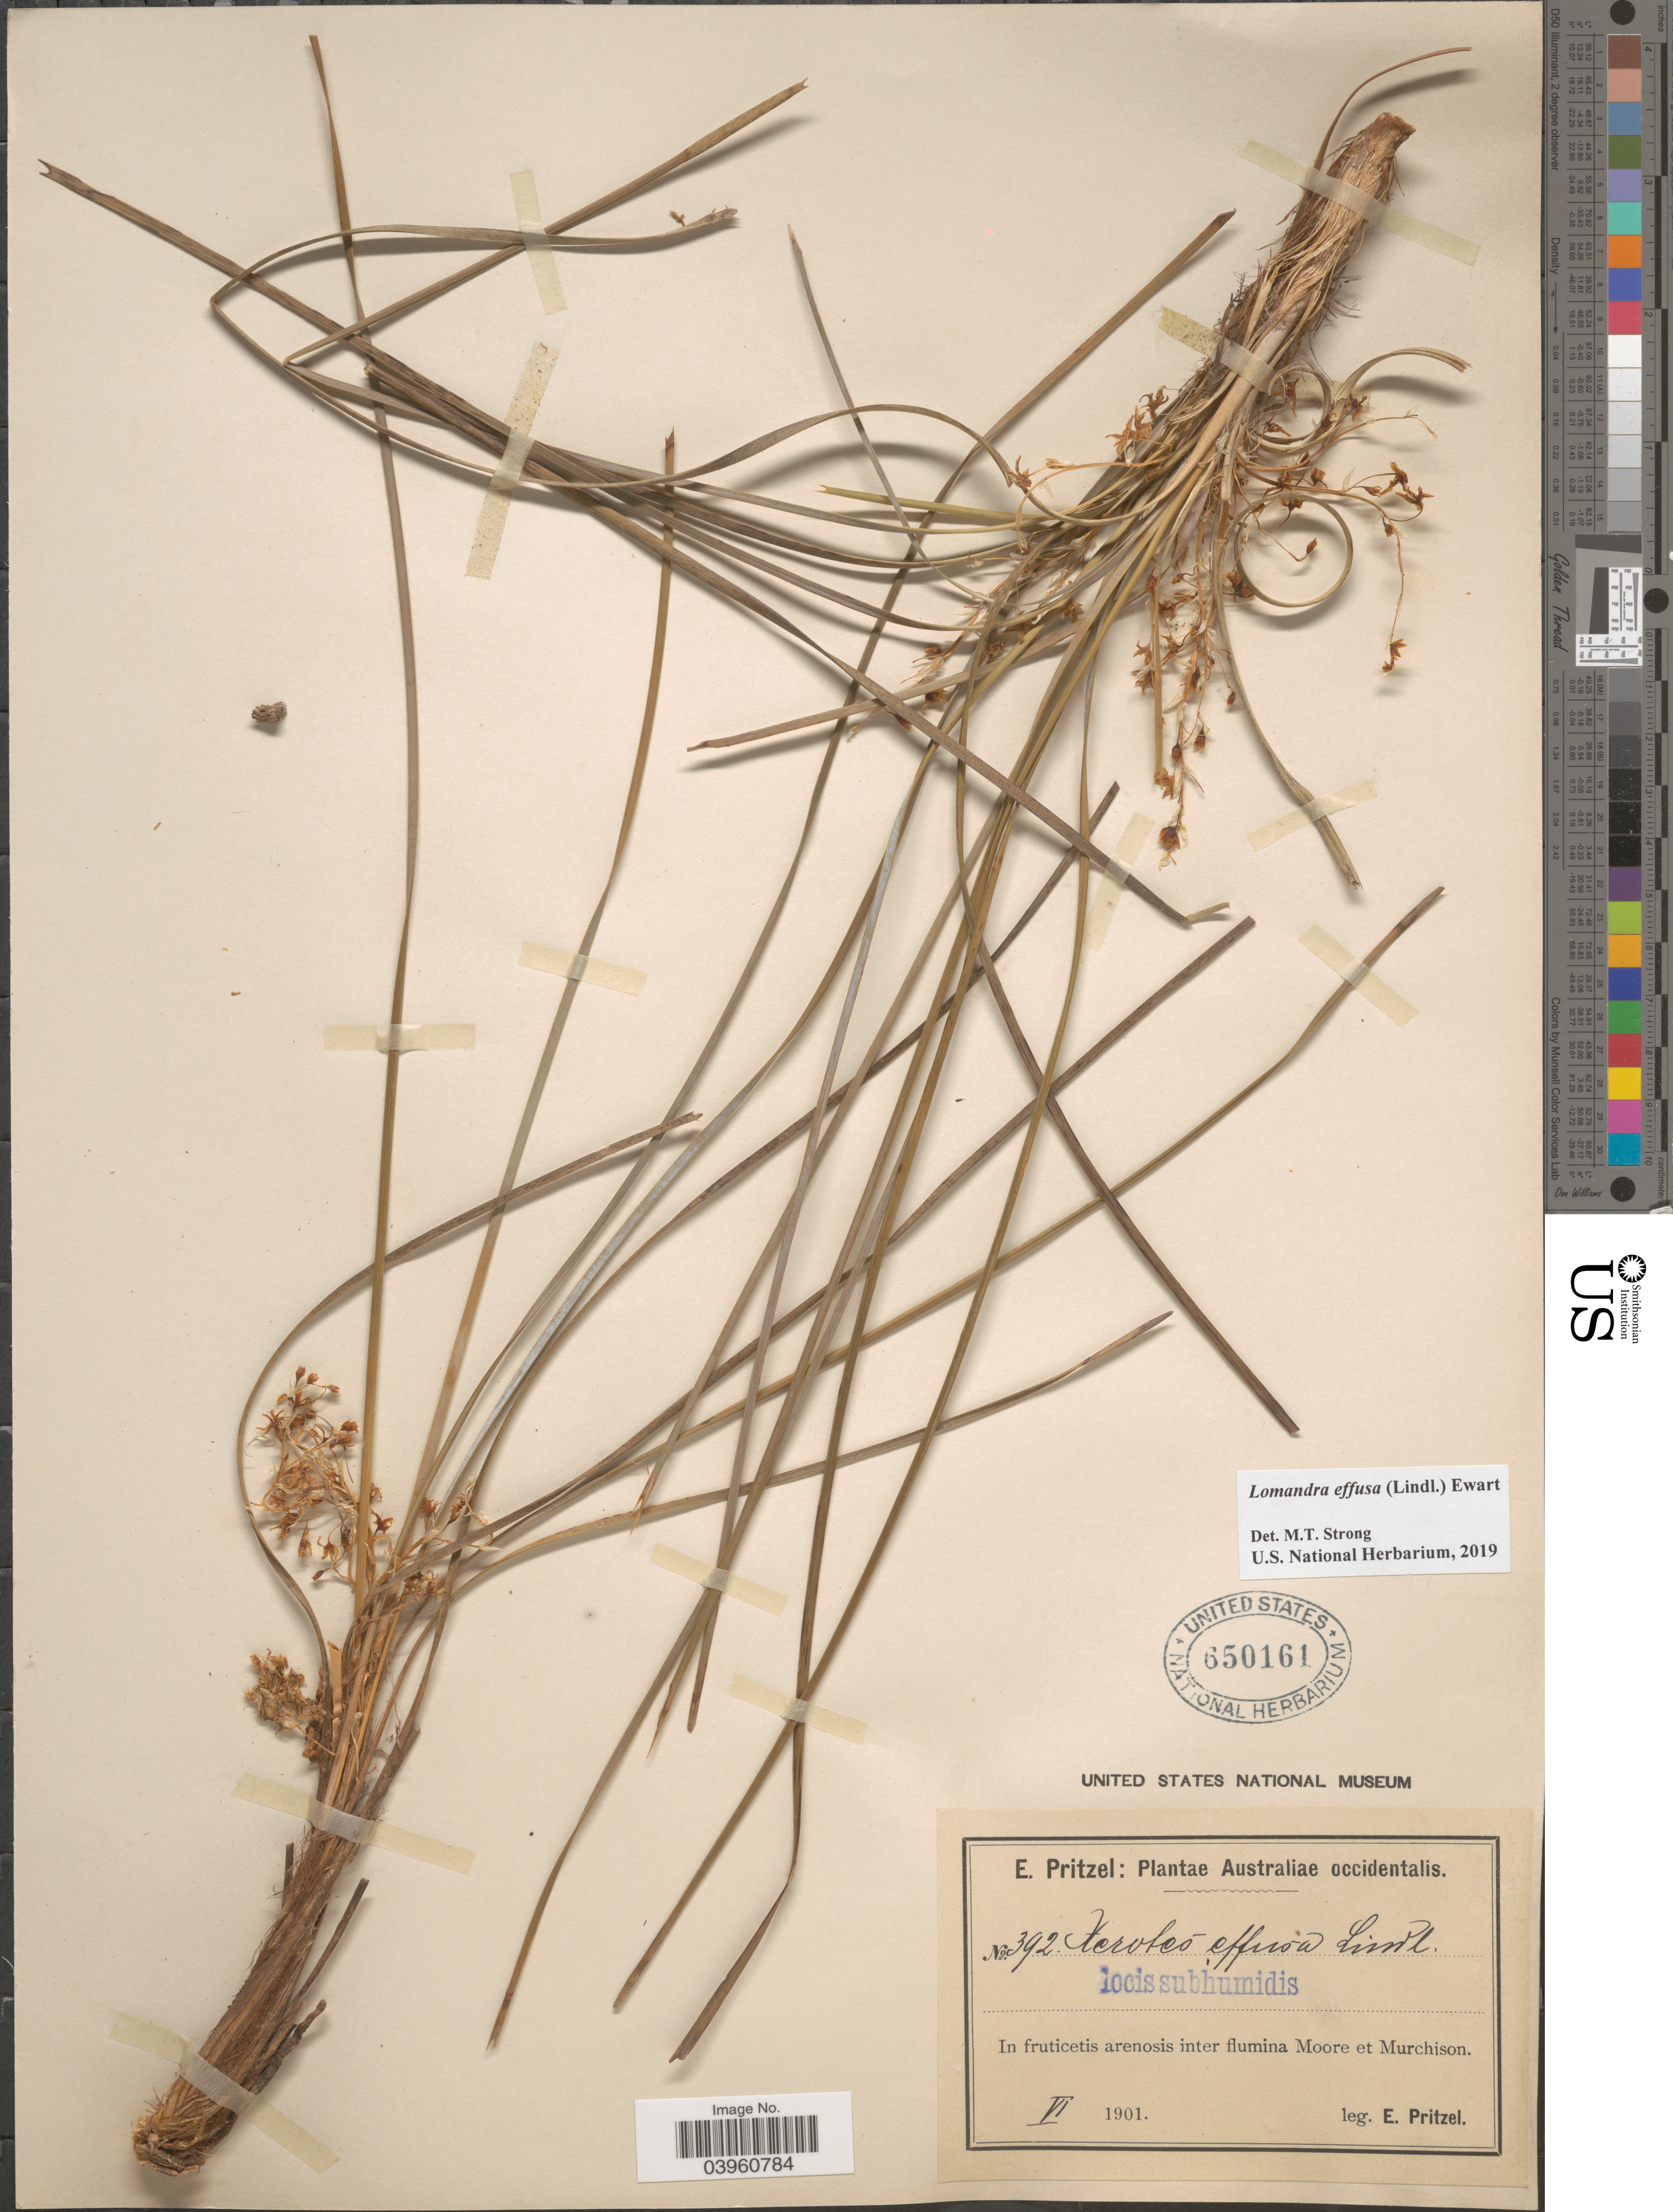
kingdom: Plantae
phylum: Tracheophyta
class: Liliopsida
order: Asparagales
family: Asparagaceae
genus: Lomandra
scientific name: Lomandra effusa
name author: (Benth.) Ewart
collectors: E. G. Pritzel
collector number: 392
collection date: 1901-06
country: Australia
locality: Australiae occidentalis. In fruticetis arenosis inter flumina Moore et Murchison.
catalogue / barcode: US 650161